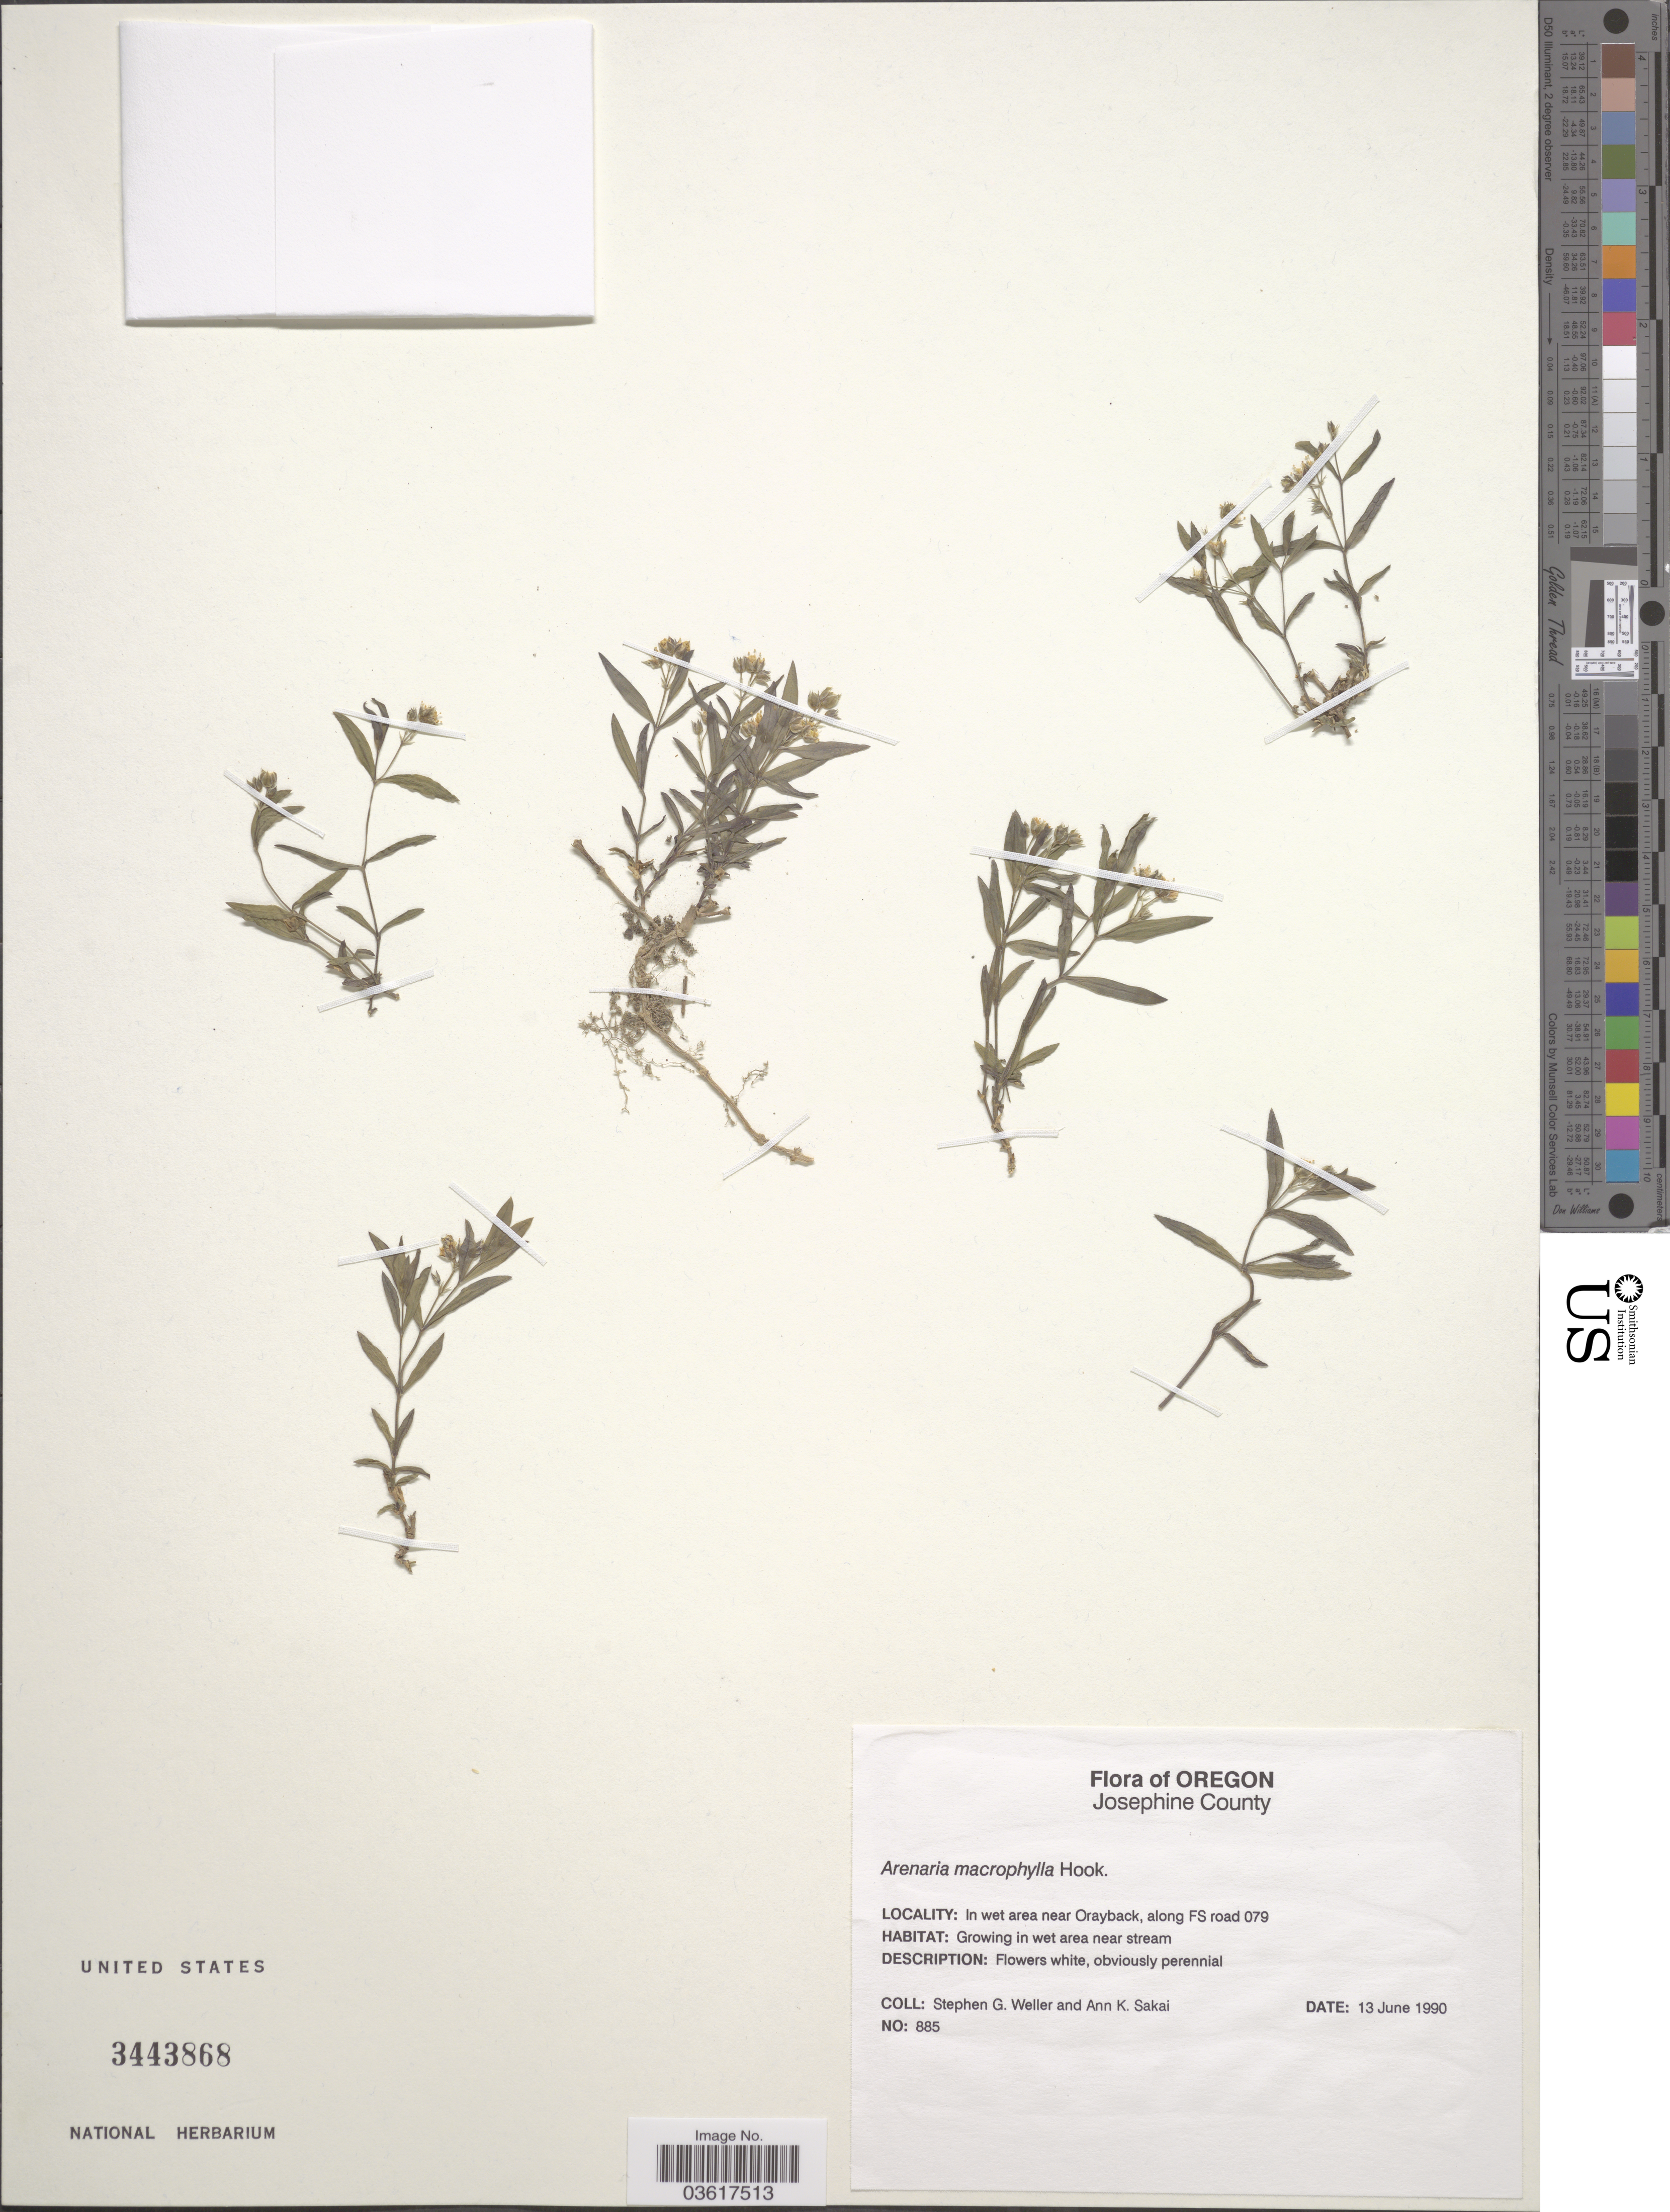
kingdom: Plantae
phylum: Tracheophyta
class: Magnoliopsida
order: Caryophyllales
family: Caryophyllaceae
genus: Moehringia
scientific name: Moehringia macrophylla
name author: (Hook.) Fenzl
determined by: Strong, Mark T., (BOT), Smithsonian Institution - National Museum of Natural History (UNITED STATES)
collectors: S. G. Weller & A. Sakai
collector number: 885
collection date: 1990-06-13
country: United States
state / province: Oregon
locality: Josephine County. In wet area near Orayback, along FS road 079.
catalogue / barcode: US 3443868